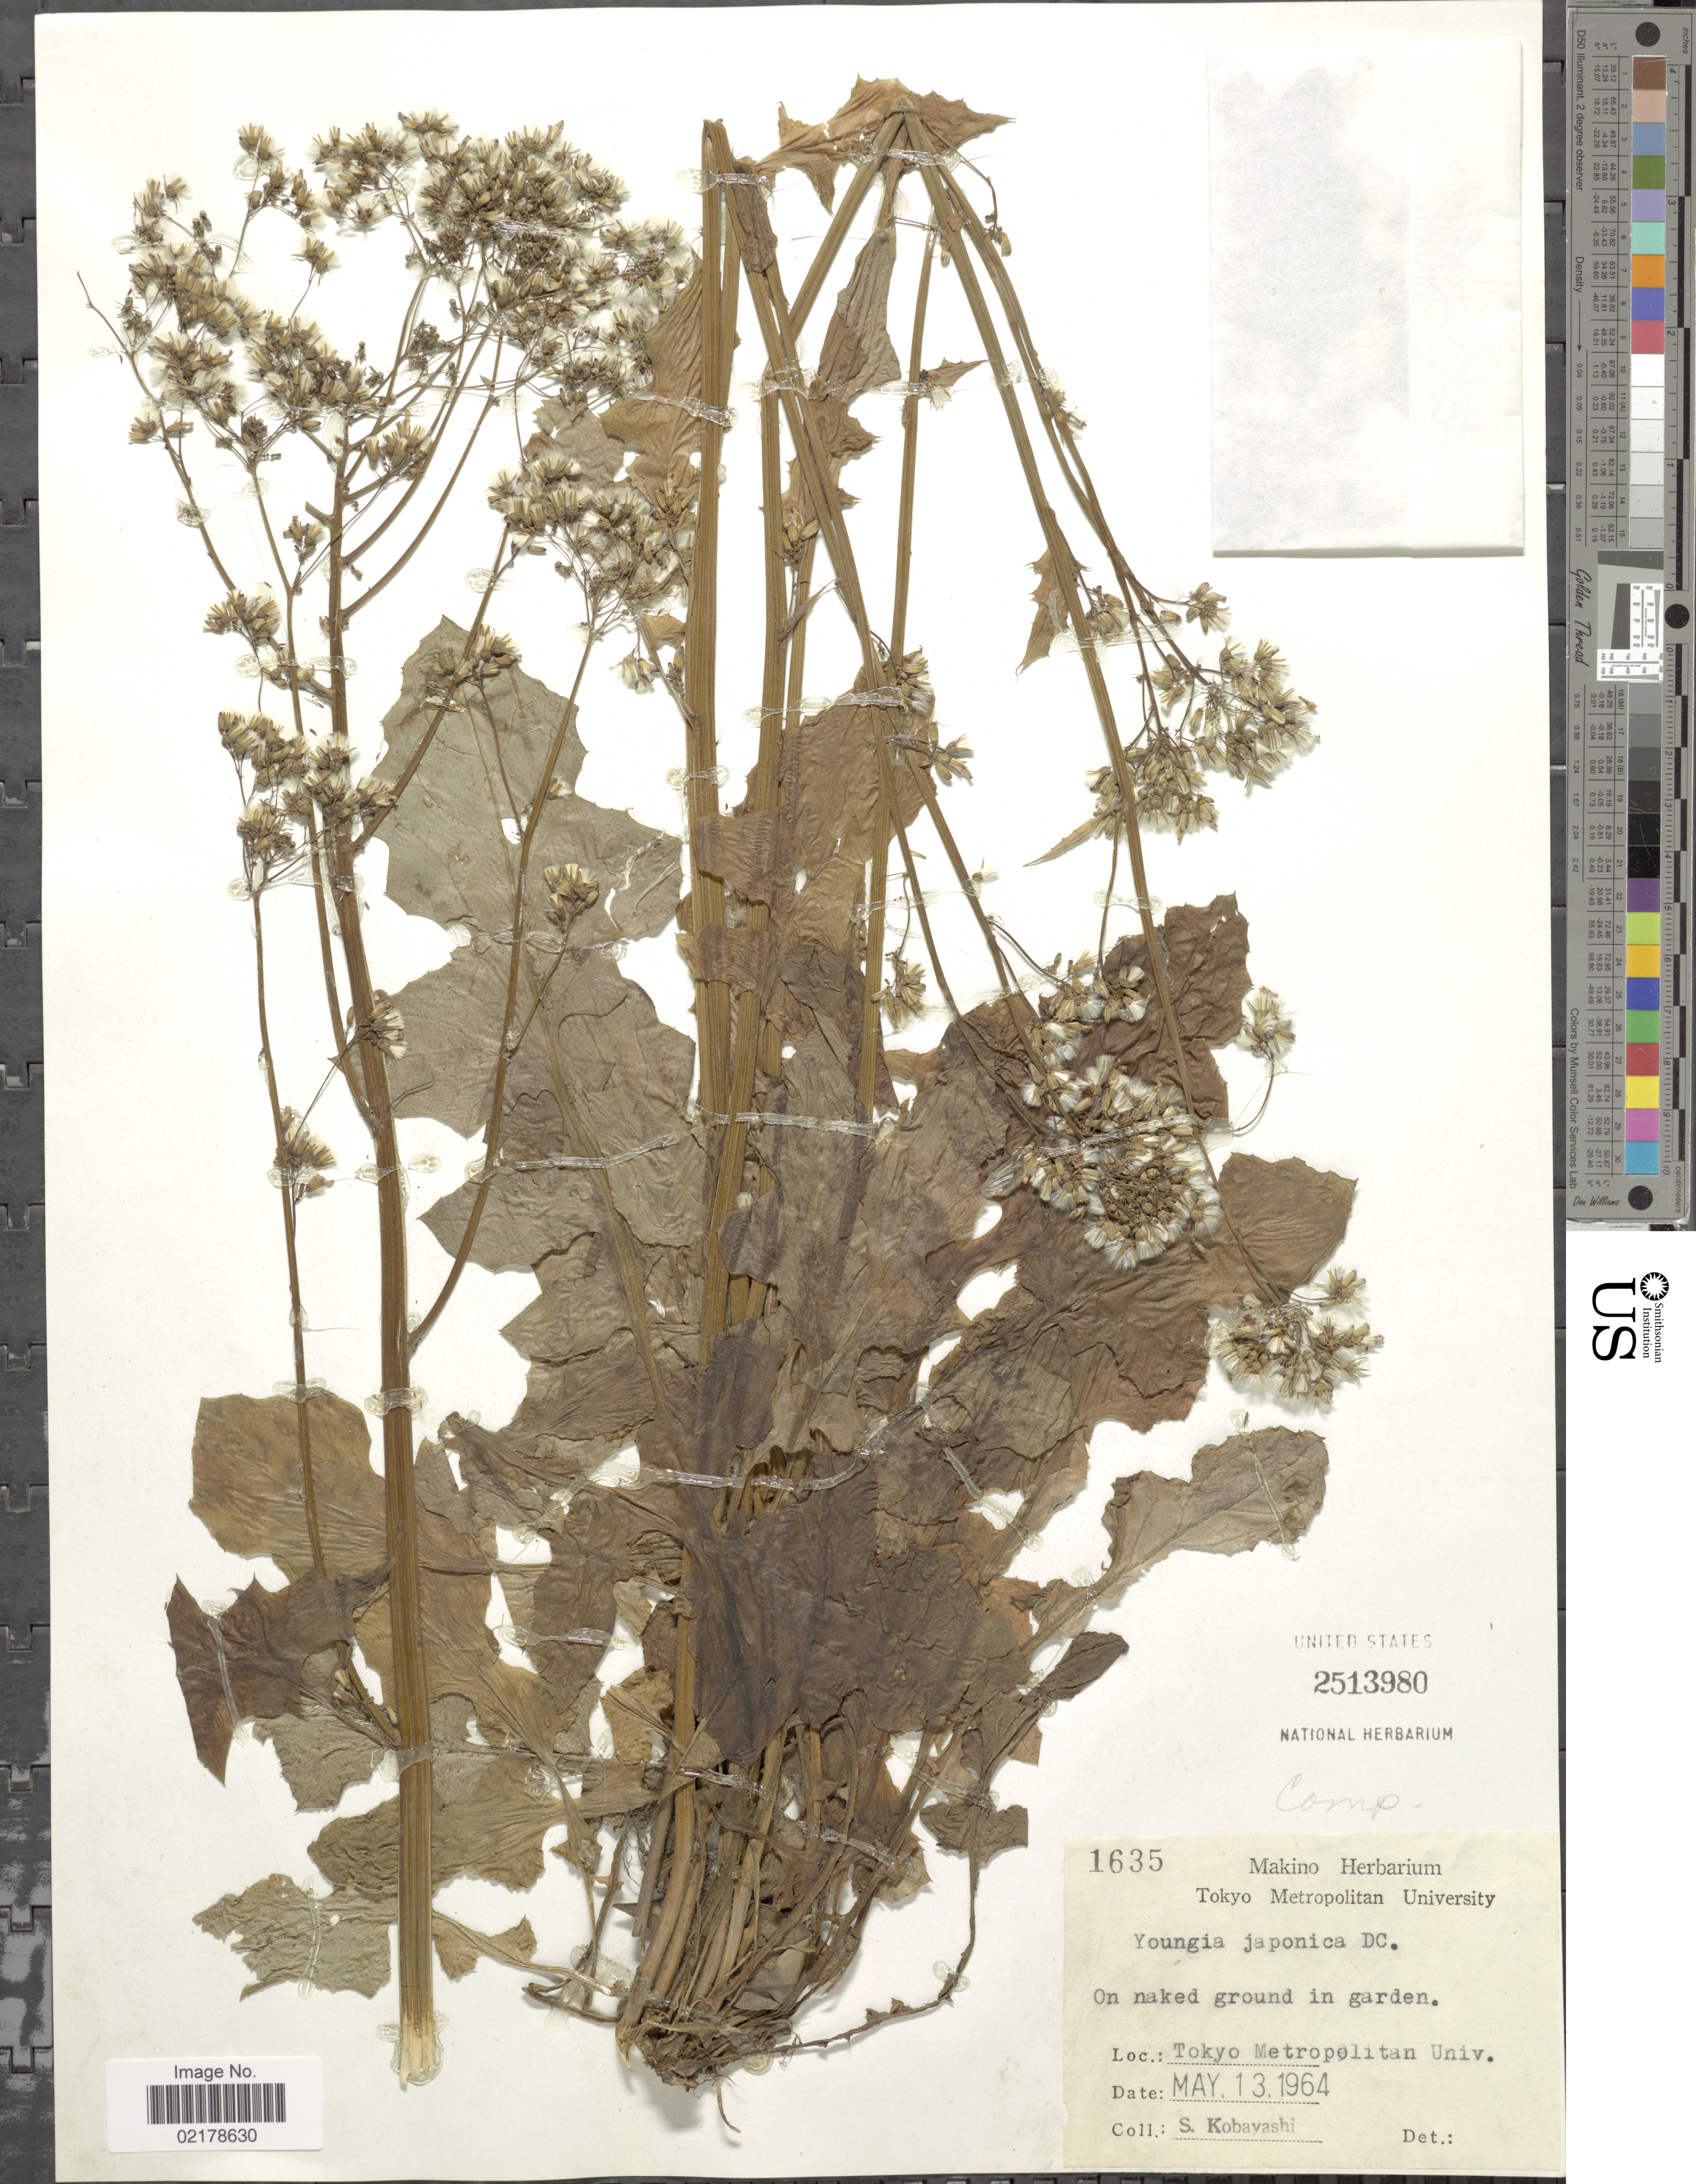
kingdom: Plantae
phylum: Tracheophyta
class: Magnoliopsida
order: Asterales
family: Asteraceae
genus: Youngia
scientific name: Youngia japonica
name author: (L.) DC.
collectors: S. Kobayashi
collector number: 1635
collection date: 1964-05-13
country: Japan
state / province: Tokyo, Federal City of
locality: Tokyo Metropolitan Univ.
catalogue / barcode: US 2513980